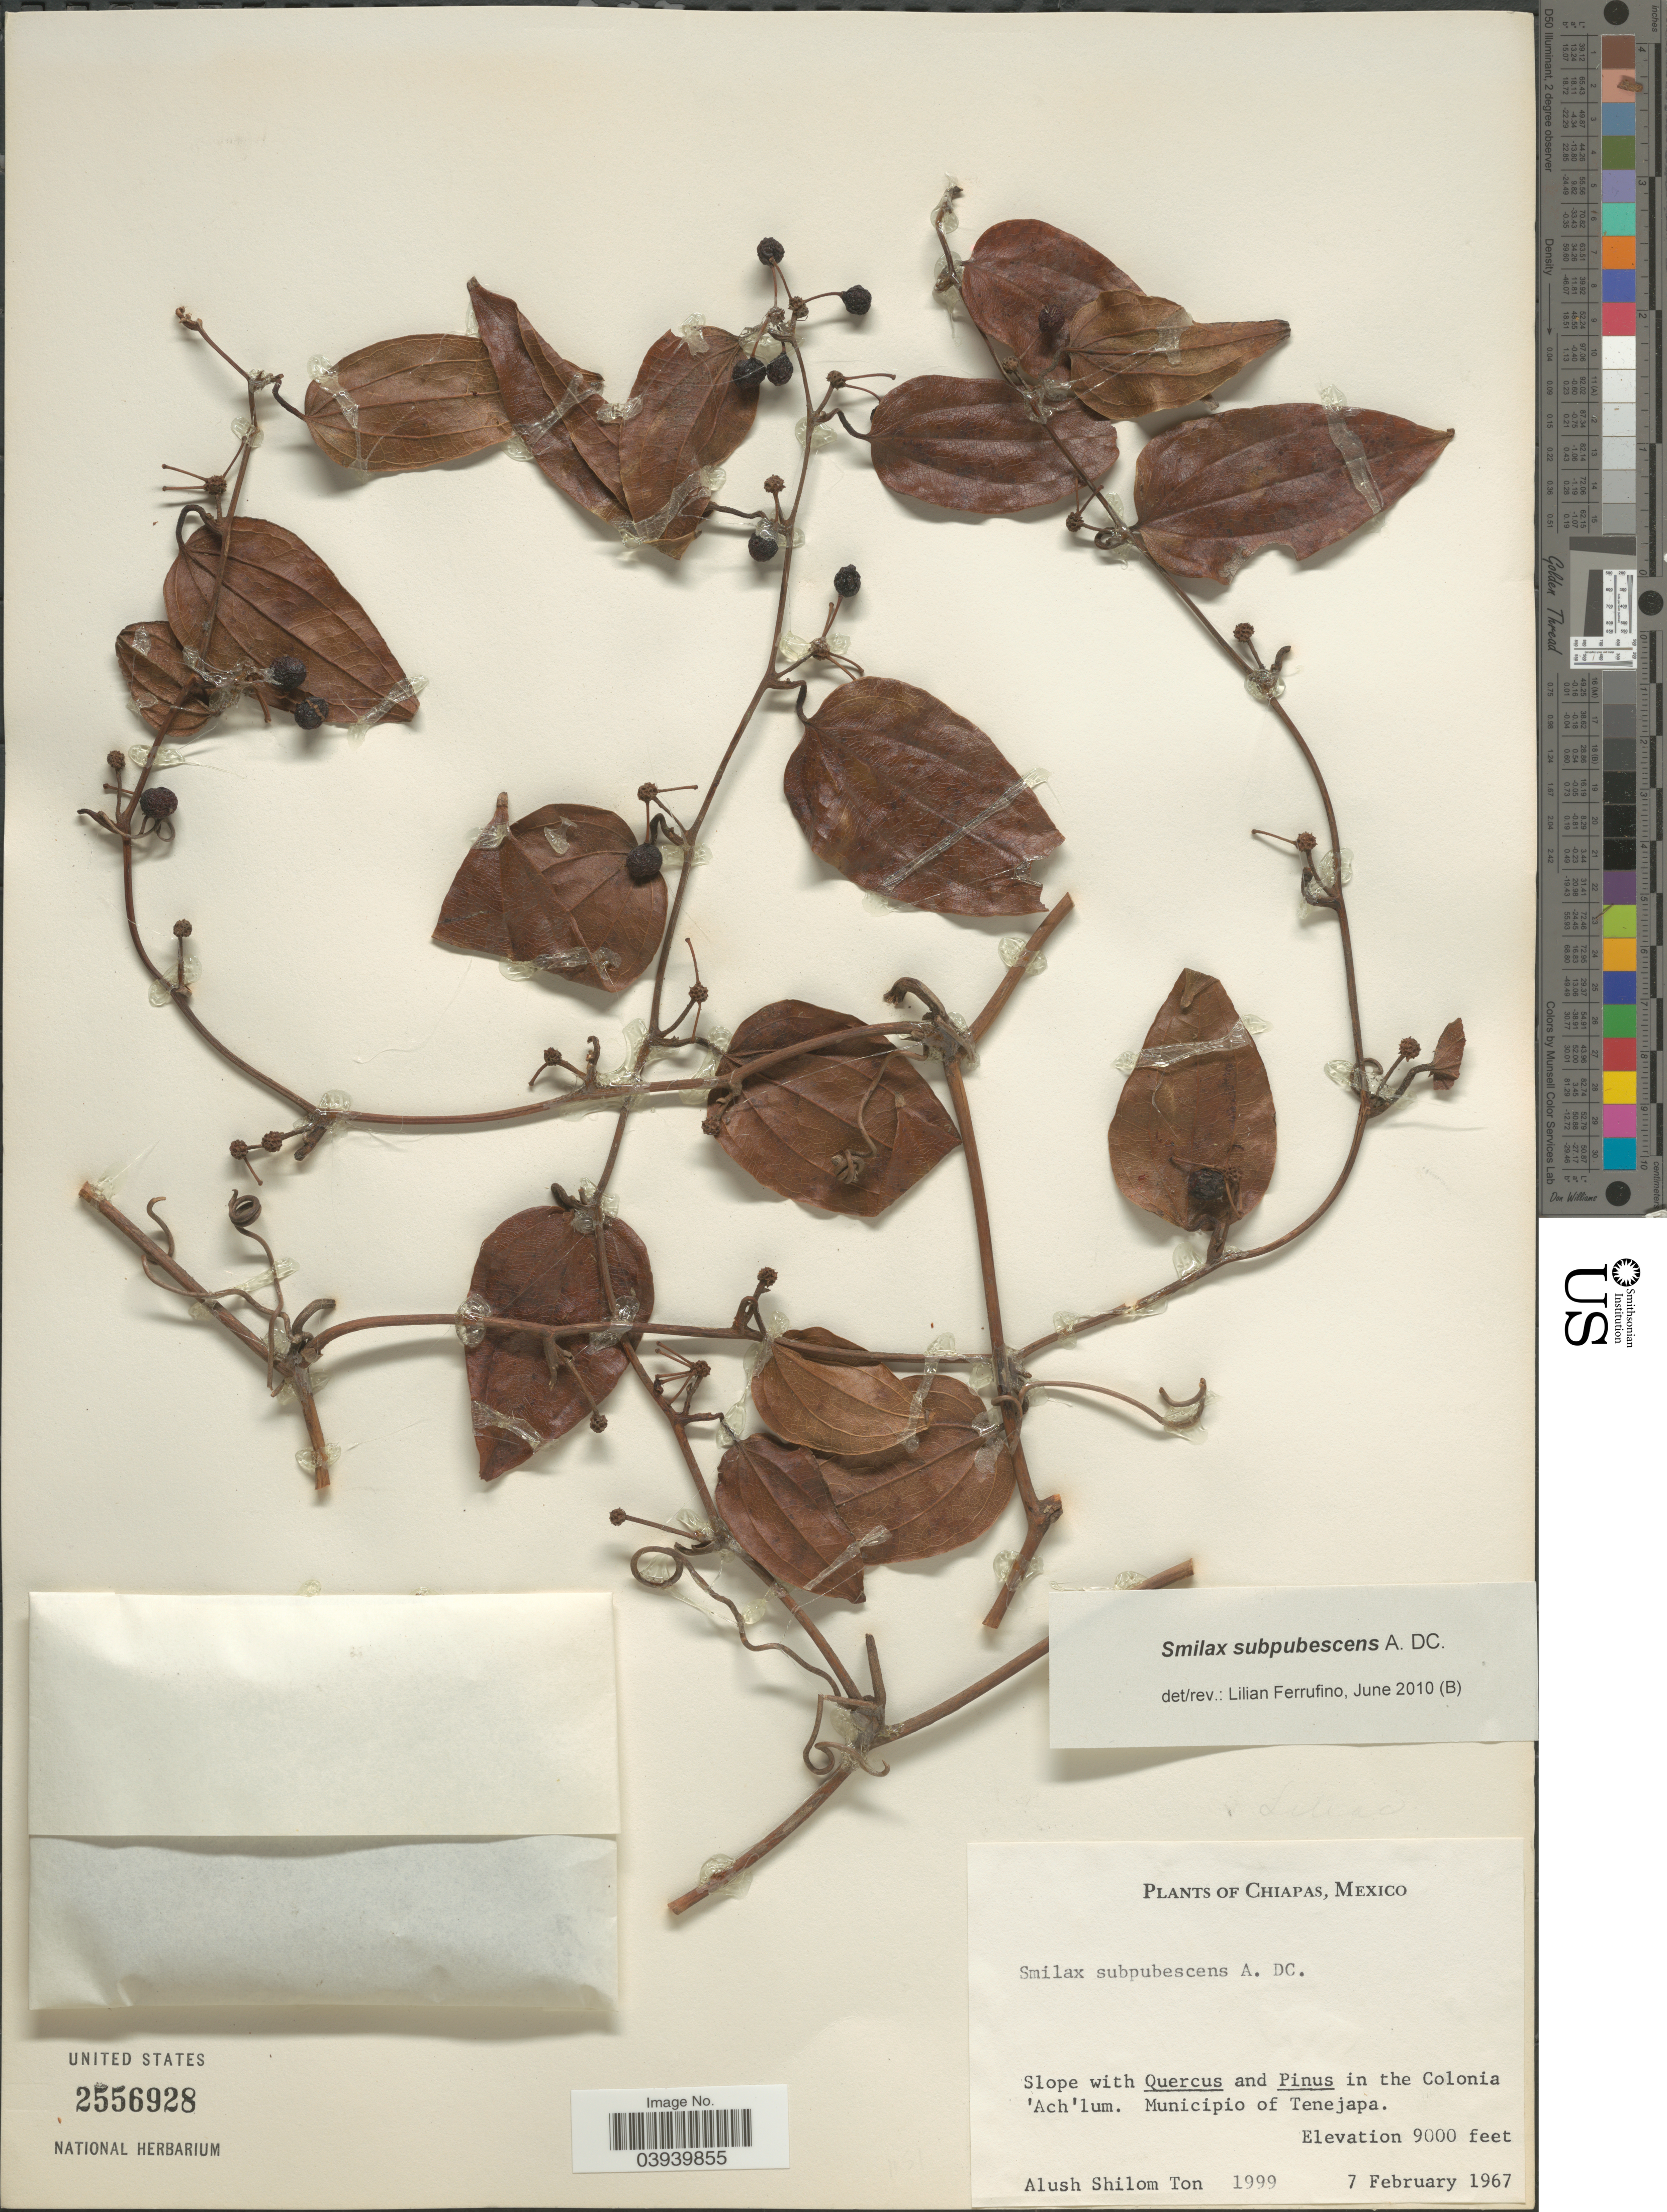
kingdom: Plantae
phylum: Tracheophyta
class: Liliopsida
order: Liliales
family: Smilacaceae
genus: Smilax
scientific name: Smilax subpubescens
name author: A. DC.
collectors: A. S. Ton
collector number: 1999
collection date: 1967-02-07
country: Mexico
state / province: Chiapas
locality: Slope in the Colonia 'Ach'lum. Municipio of Tenejapa.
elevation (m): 2743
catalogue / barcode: US 2556928